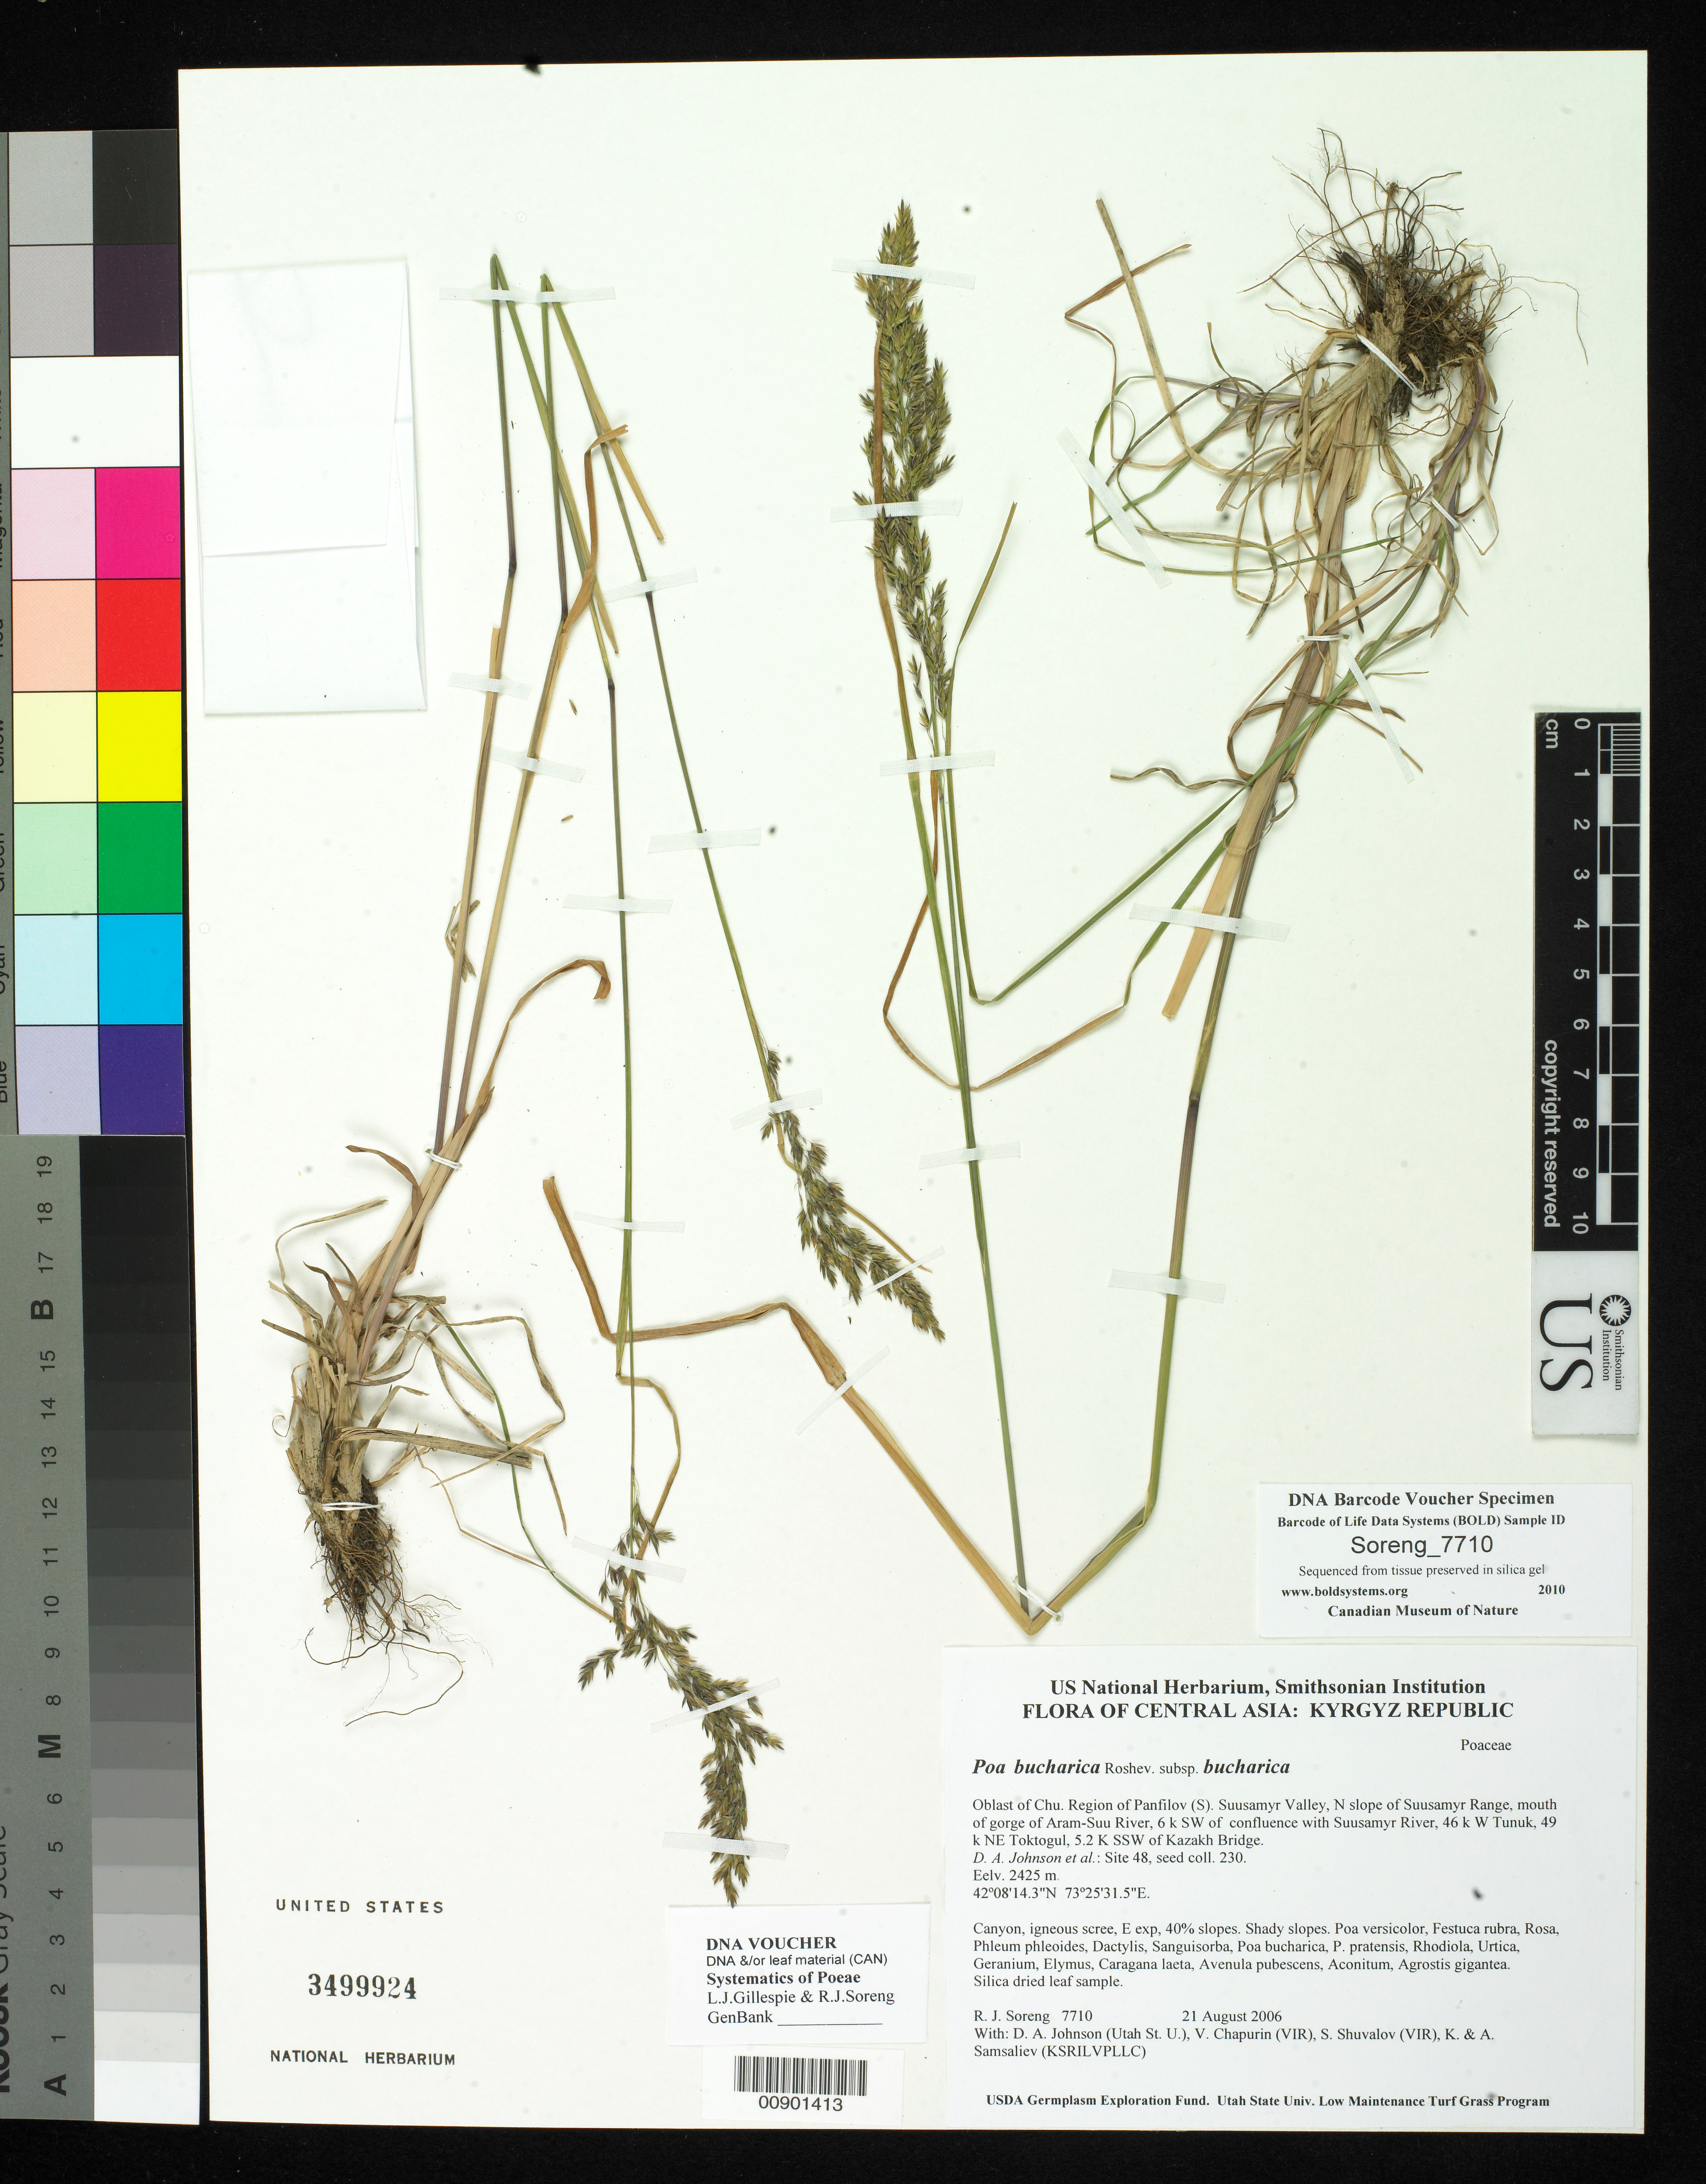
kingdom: Plantae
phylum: Tracheophyta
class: Liliopsida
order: Poales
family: Poaceae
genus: Poa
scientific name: Poa bucharica subsp. bucharica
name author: Roshev.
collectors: R. J. Soreng, D. Johnson, S. Shuvalov, V. Chapurin, K. Samsaliev & A. Samsaliev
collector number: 7710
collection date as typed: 21 Aug 2006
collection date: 2006-08-21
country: Kyrgyzstan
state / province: Chu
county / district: Panfilov (S)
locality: Suusamyr Valley, N slope of Suusamyr Range, mouth of gorge of Aram-Suu River, 6 km SW of confluence with Suusamyr River, 46 km W Tunuk, 49 km NE Toktogul, 5.2 km SSW of Kazakh Bridge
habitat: Canyon, igneous scree, E exp, 40% slopes. Shady slopes.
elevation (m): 2425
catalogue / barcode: US 3499924